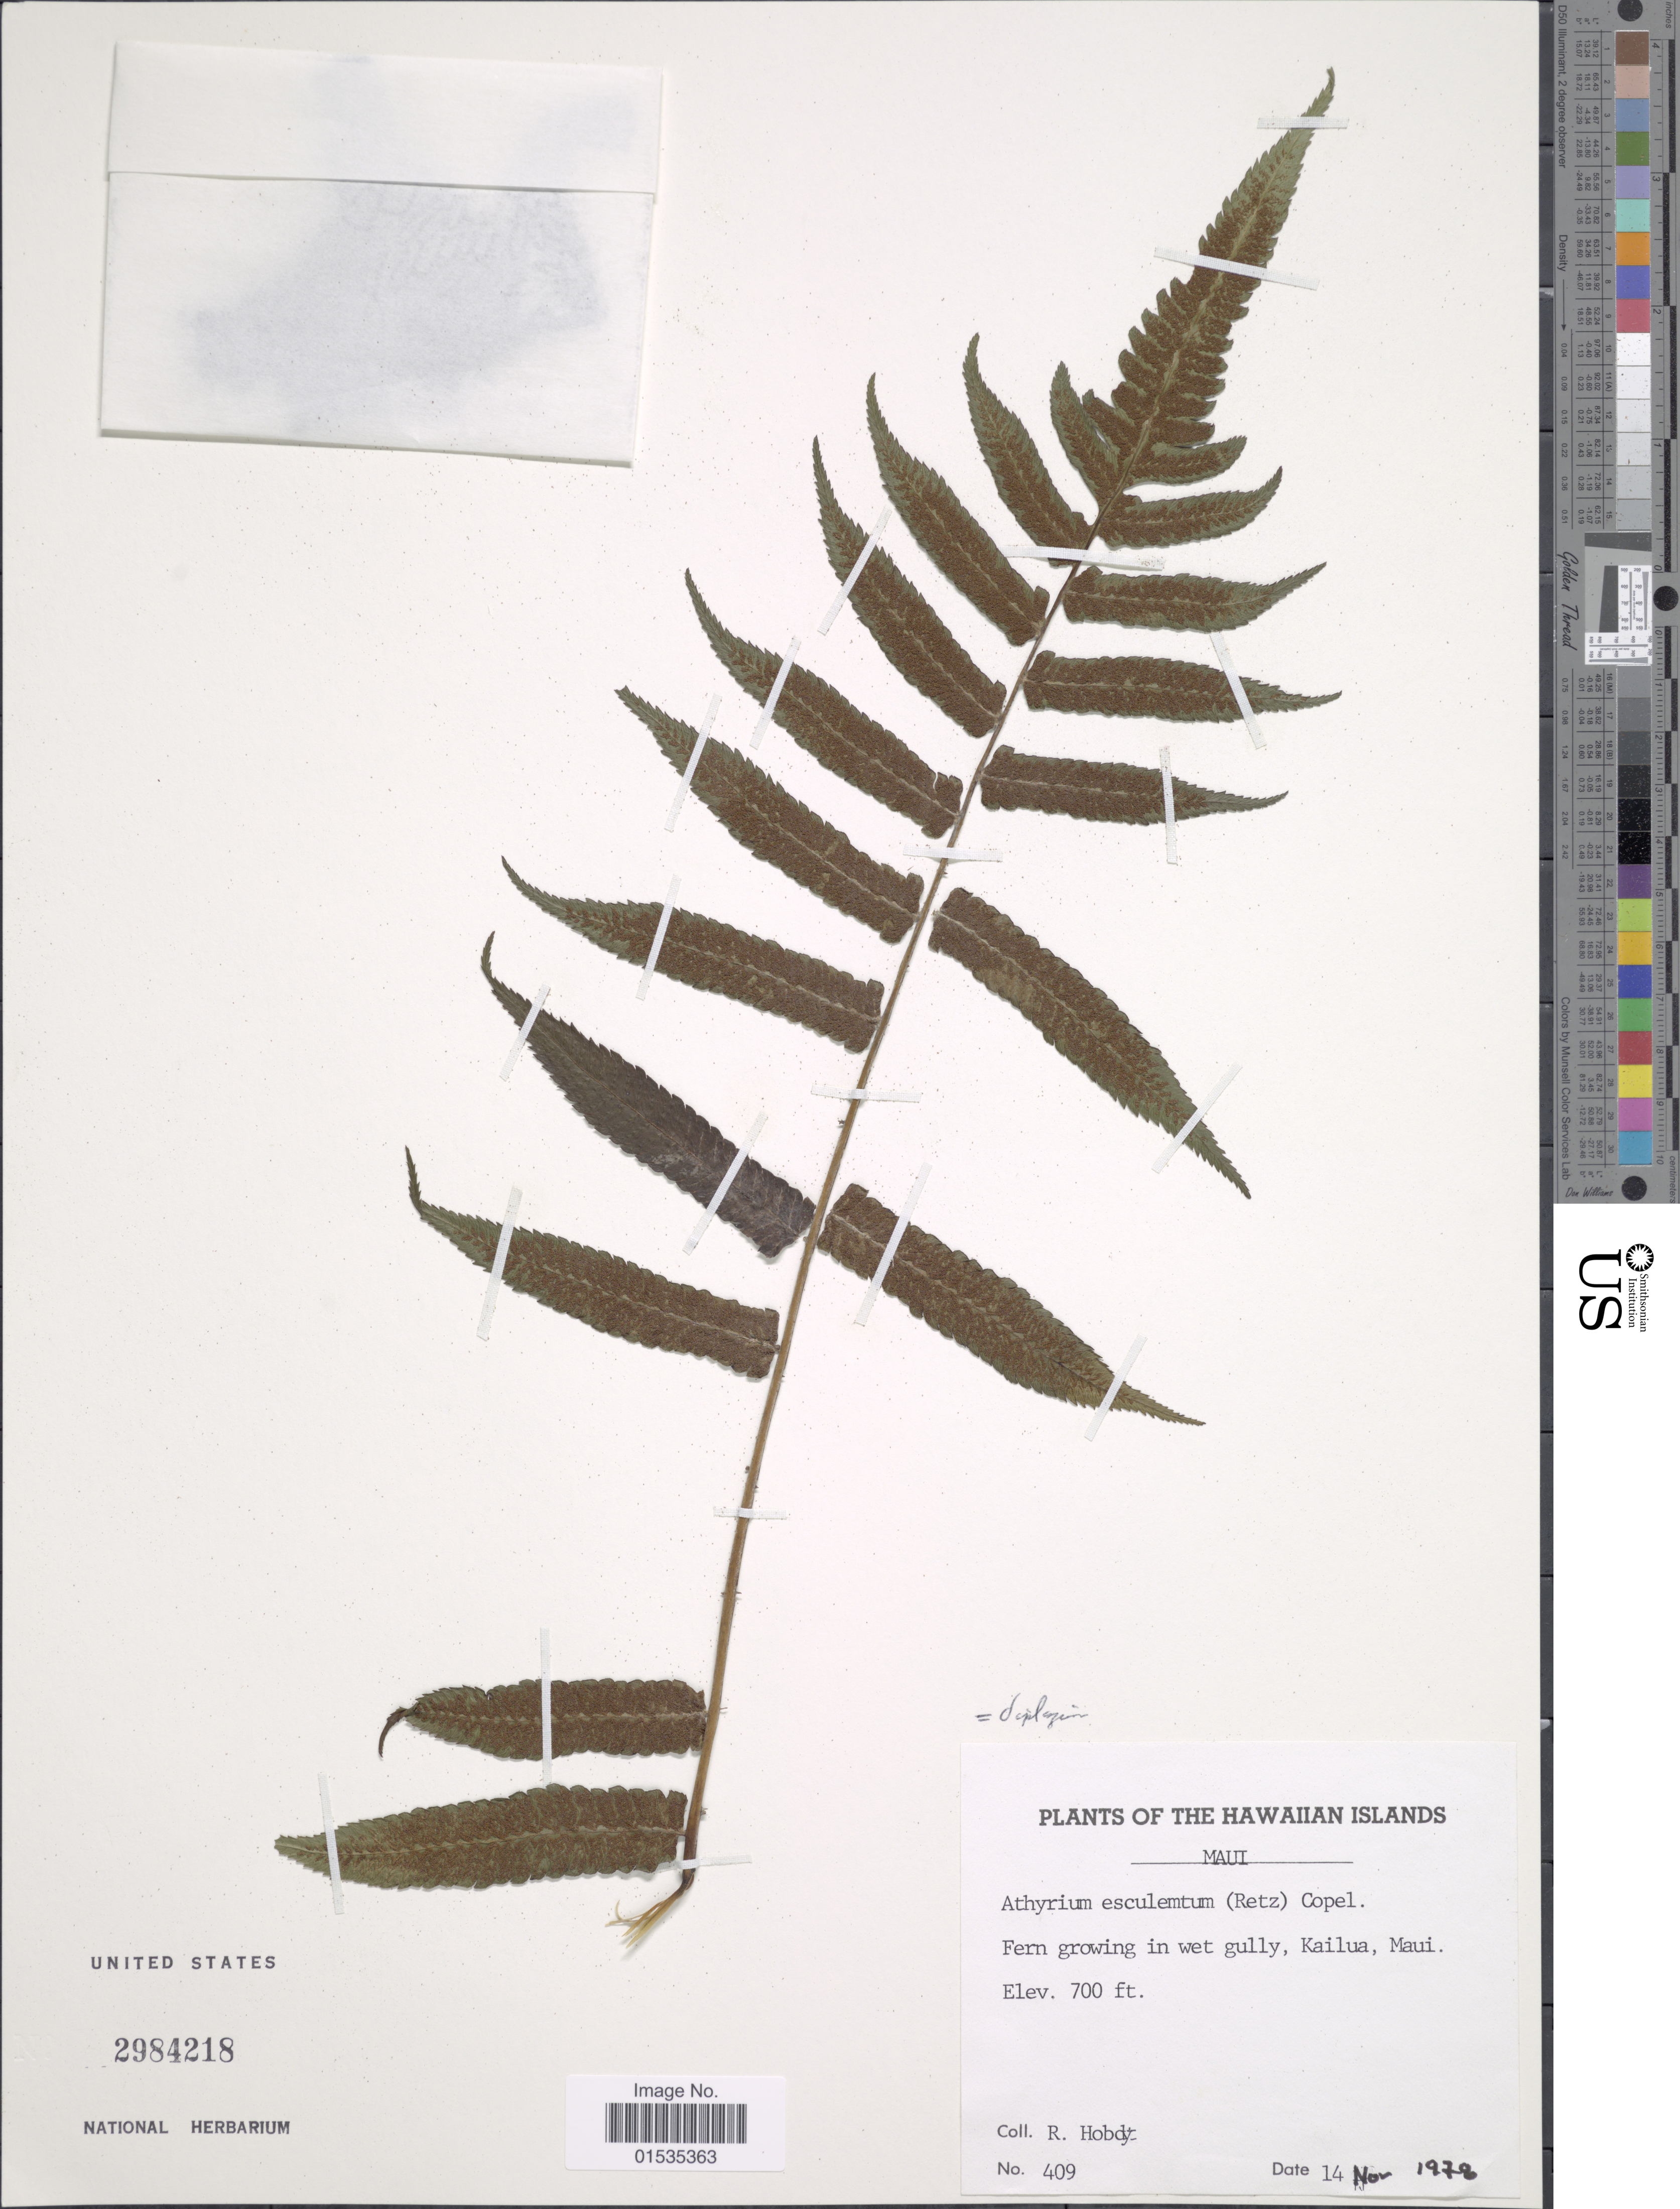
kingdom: Plantae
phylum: Tracheophyta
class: Polypodiopsida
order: Polypodiales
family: Athyriaceae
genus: Diplazium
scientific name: Diplazium esculentum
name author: (Retz.) Sw.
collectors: R. Hobdy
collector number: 409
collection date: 1979-11-14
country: United States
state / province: Hawaii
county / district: Maui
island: Maui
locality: fern growing in wet gully, Kailua, Maui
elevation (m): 213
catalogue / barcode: US 2984218